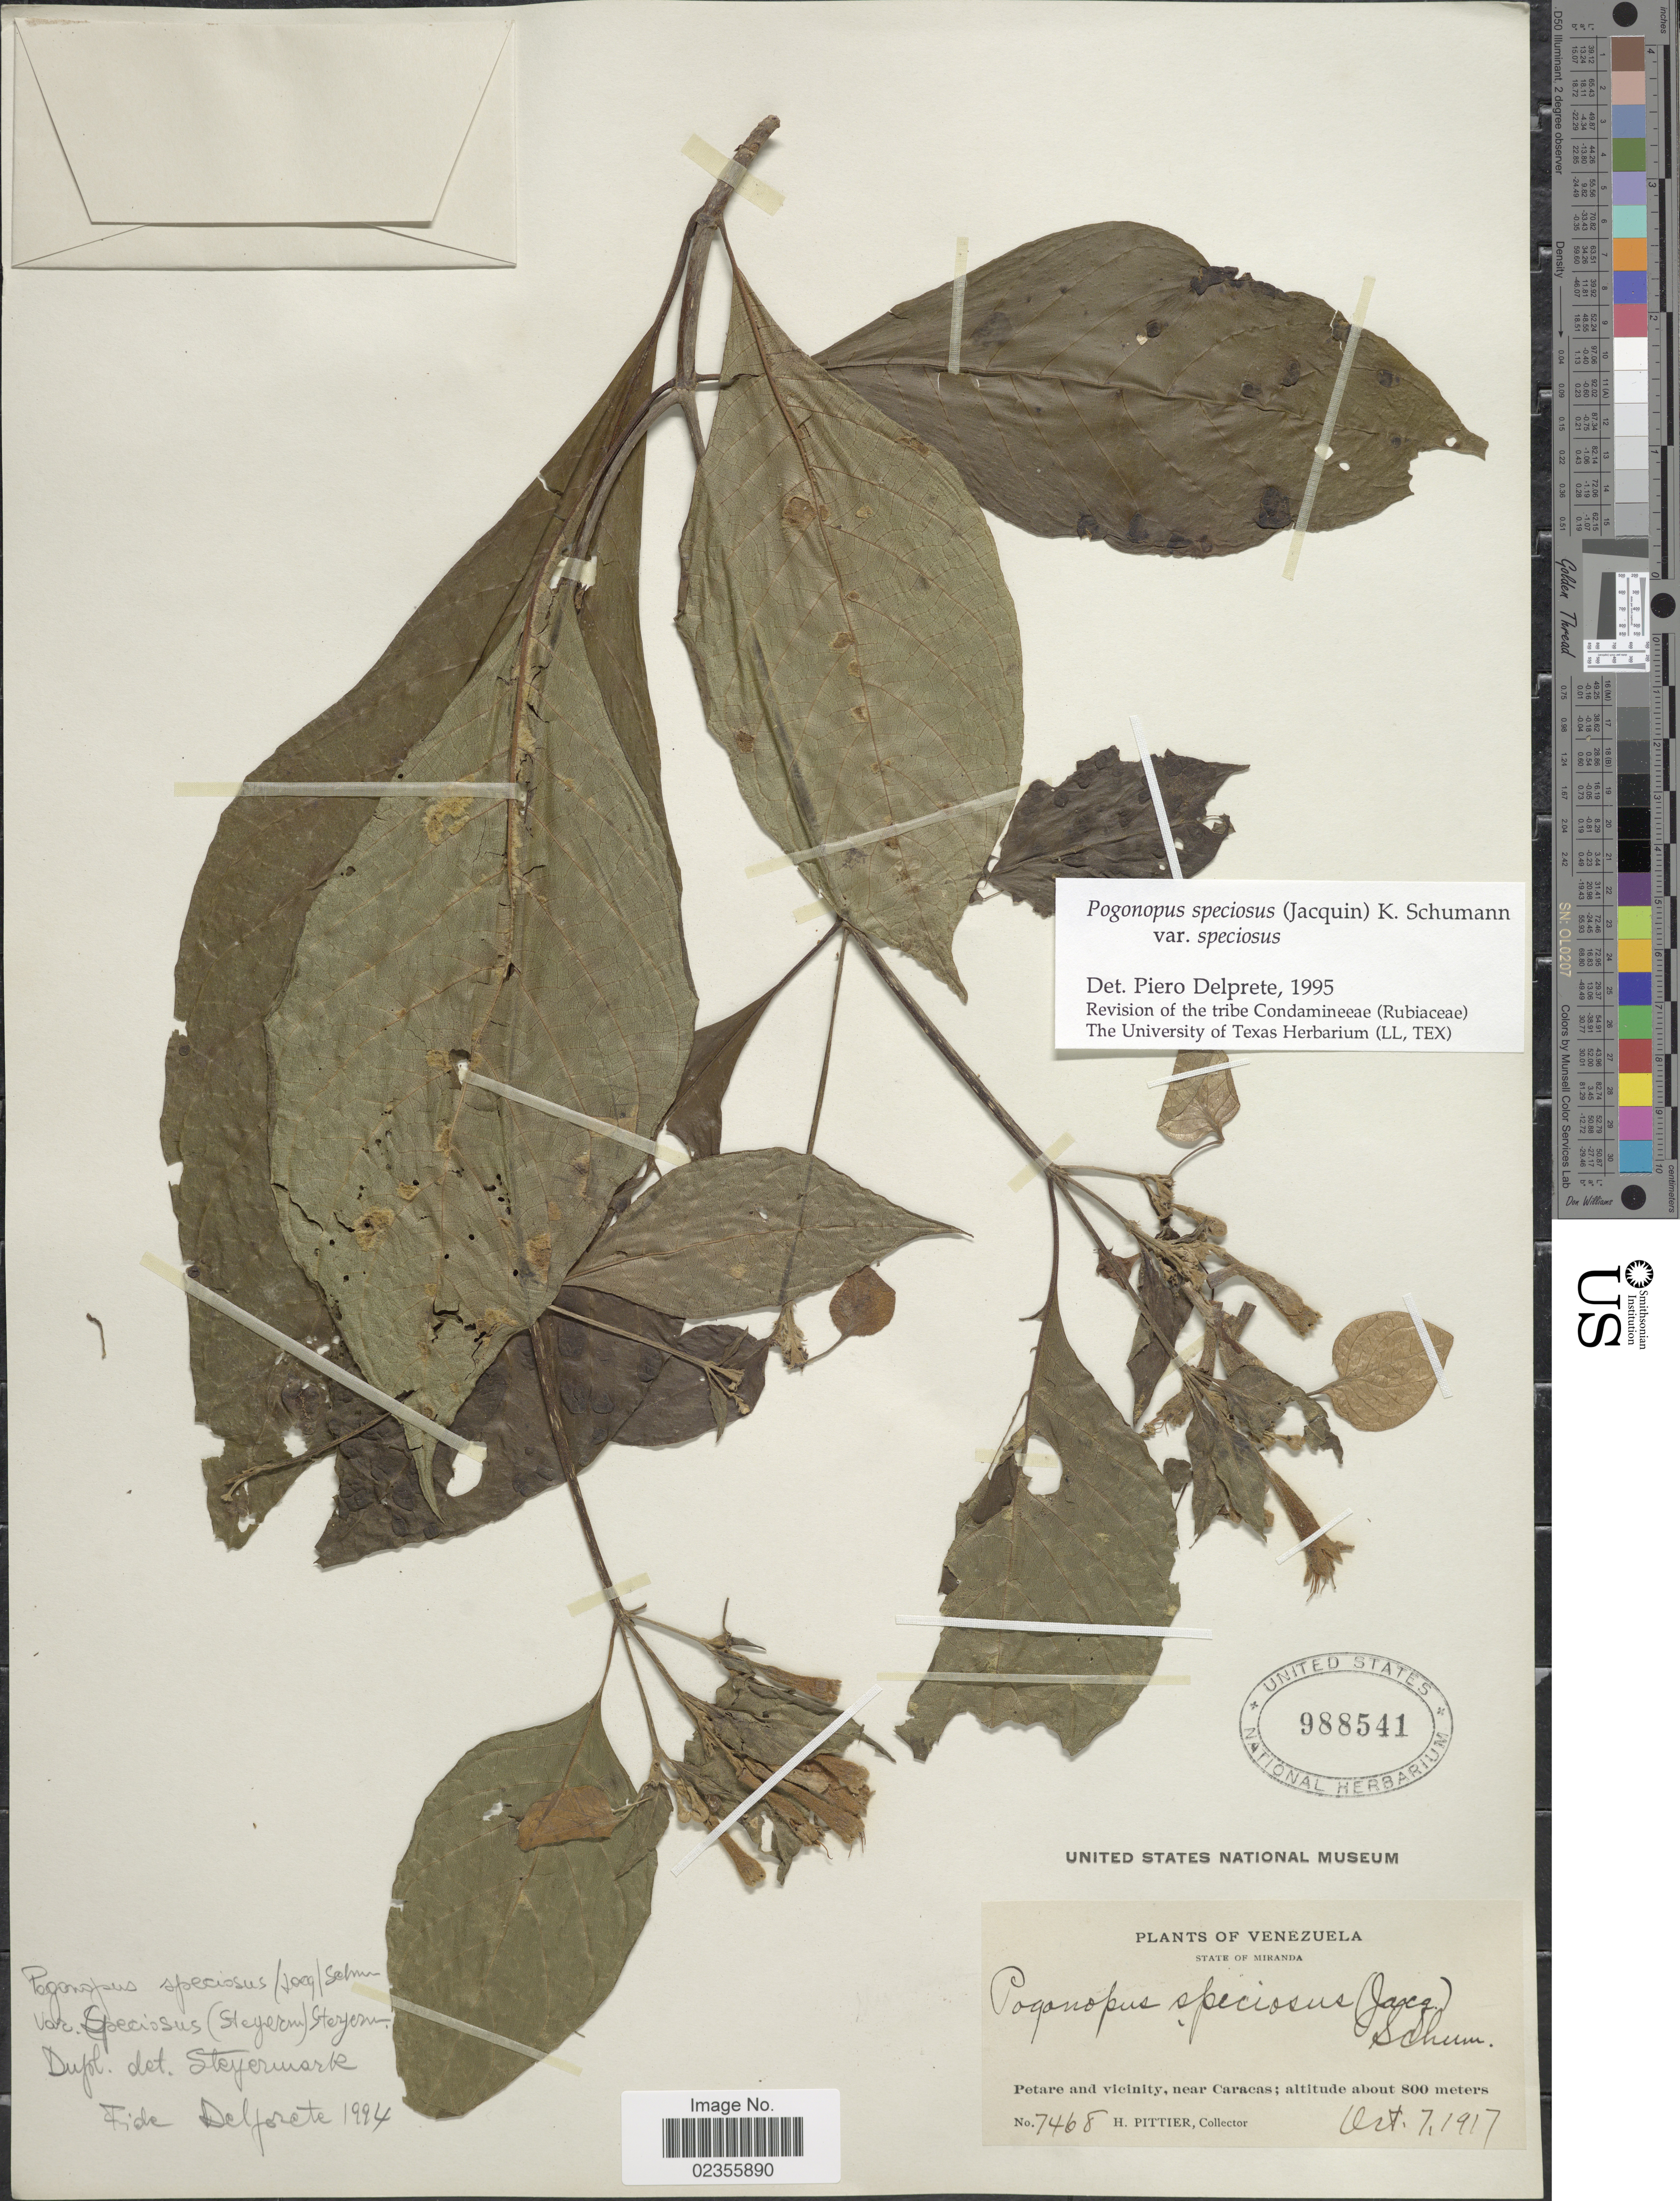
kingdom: Plantae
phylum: Tracheophyta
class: Magnoliopsida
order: Gentianales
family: Rubiaceae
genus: Pogonopus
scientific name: Pogonopus speciosus var. speciosus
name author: (Jacq.) K. Schum.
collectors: H. F. Pittier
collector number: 7468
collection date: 1917-10-07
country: Venezuela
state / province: Miranda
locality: State of Miranda. Petare and vicinity, near Caracas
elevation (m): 800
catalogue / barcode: US 988541